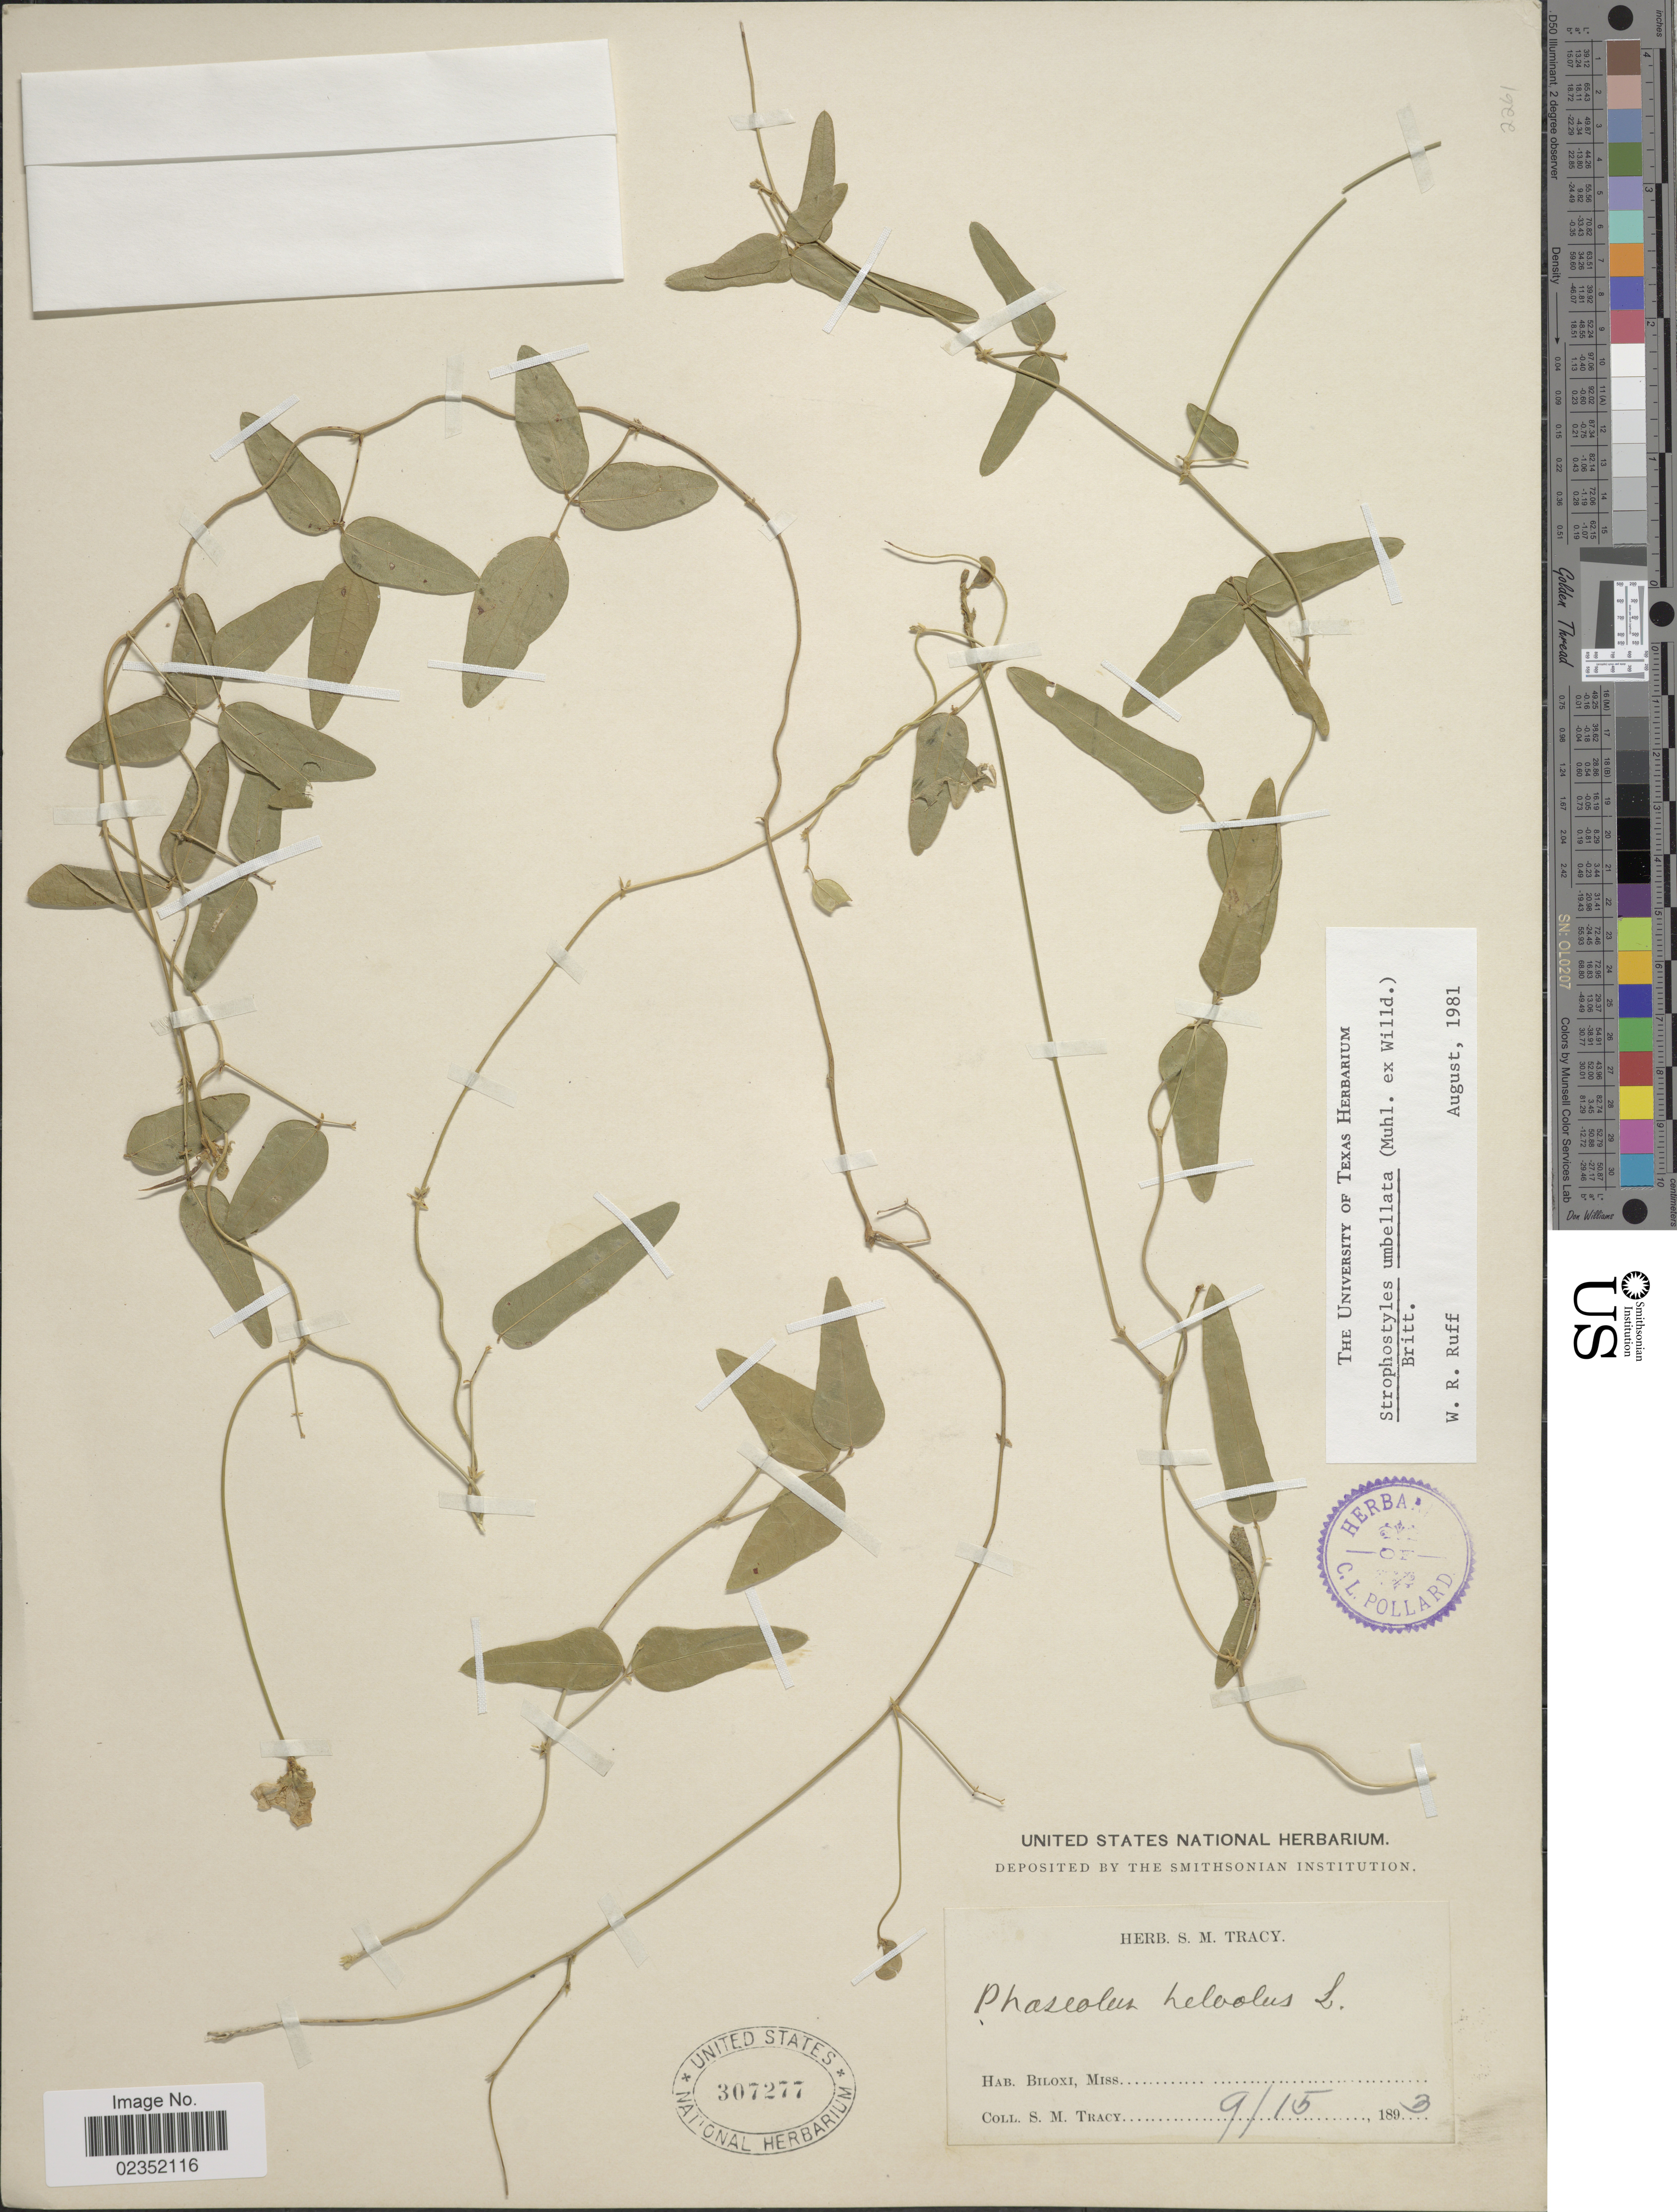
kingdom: Plantae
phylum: Tracheophyta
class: Magnoliopsida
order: Fabales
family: Fabaceae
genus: Strophostyles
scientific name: Strophostyles umbellata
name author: (Muhl. ex Willd.) Britton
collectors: S. M. Tracy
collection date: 1893-09-15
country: United States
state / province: Mississippi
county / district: Harrison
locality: Biloxi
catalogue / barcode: US 307277